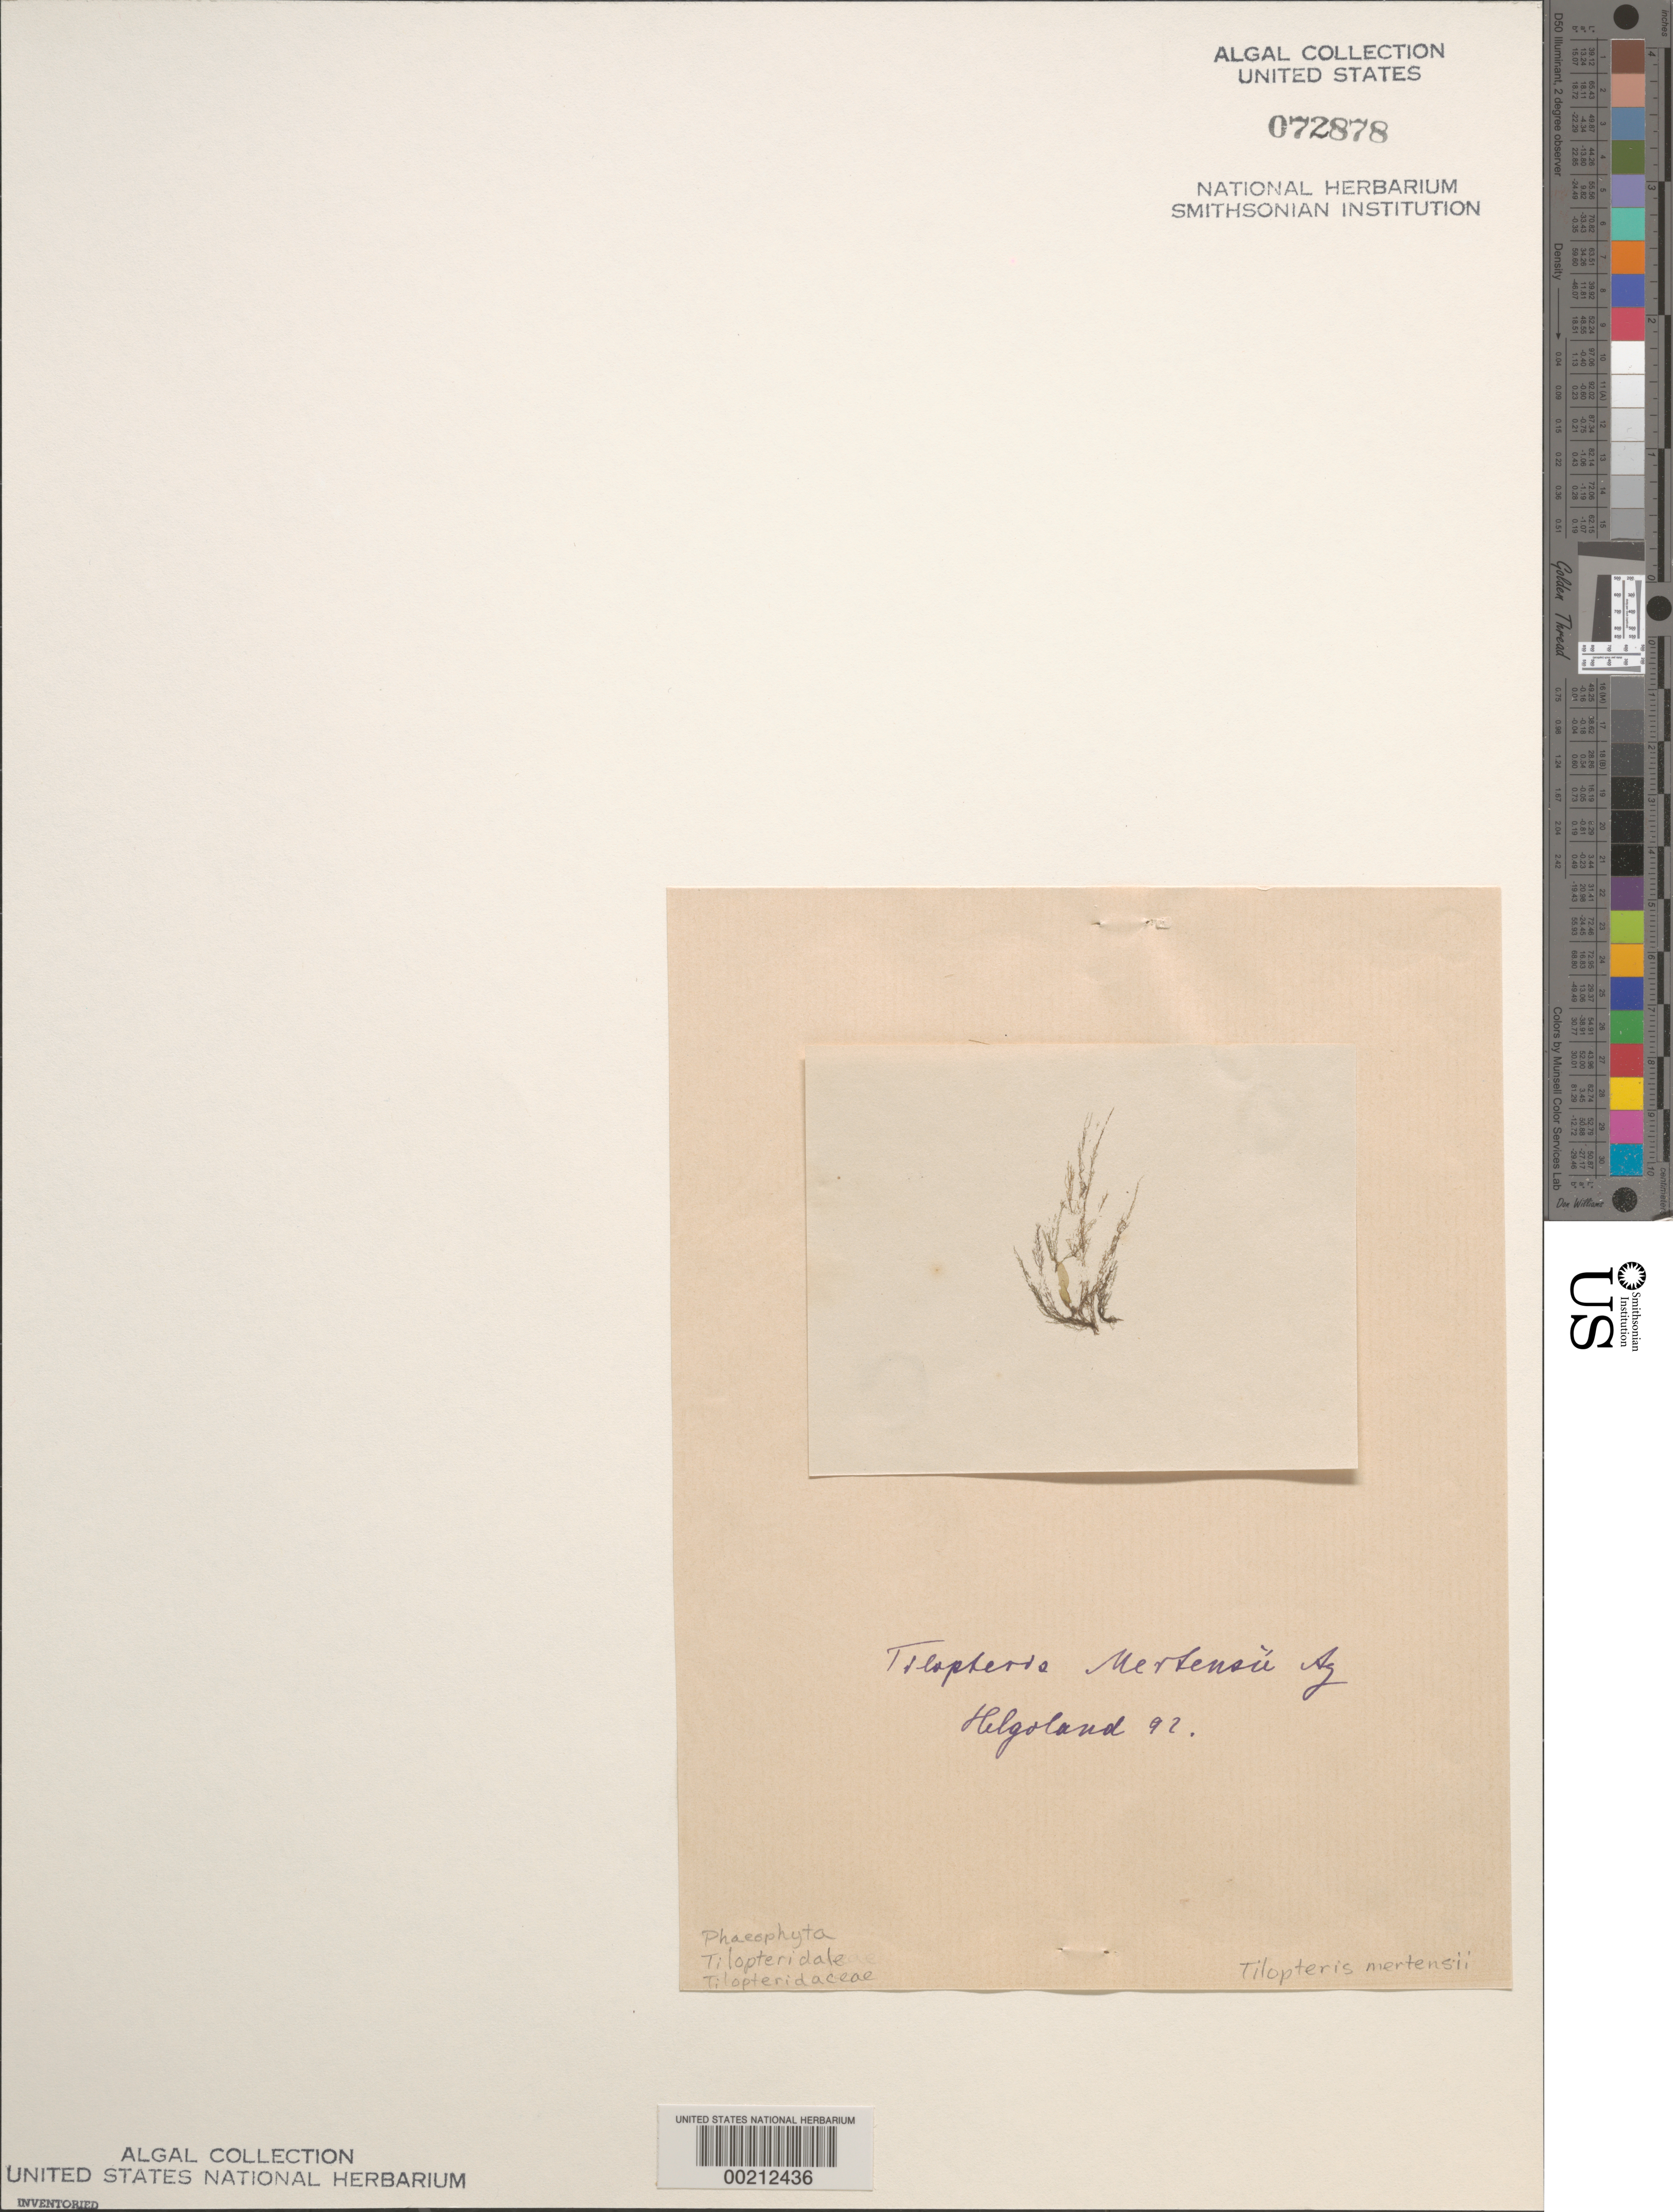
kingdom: Chromista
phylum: Ochrophyta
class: Phaeophyceae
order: Tilopteridales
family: Tilopteridaceae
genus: Tilopteris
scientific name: Tilopteris mertensii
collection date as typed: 1892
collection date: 1892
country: Germany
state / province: Schleswig-Holstein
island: Helgoland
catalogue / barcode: US 72878